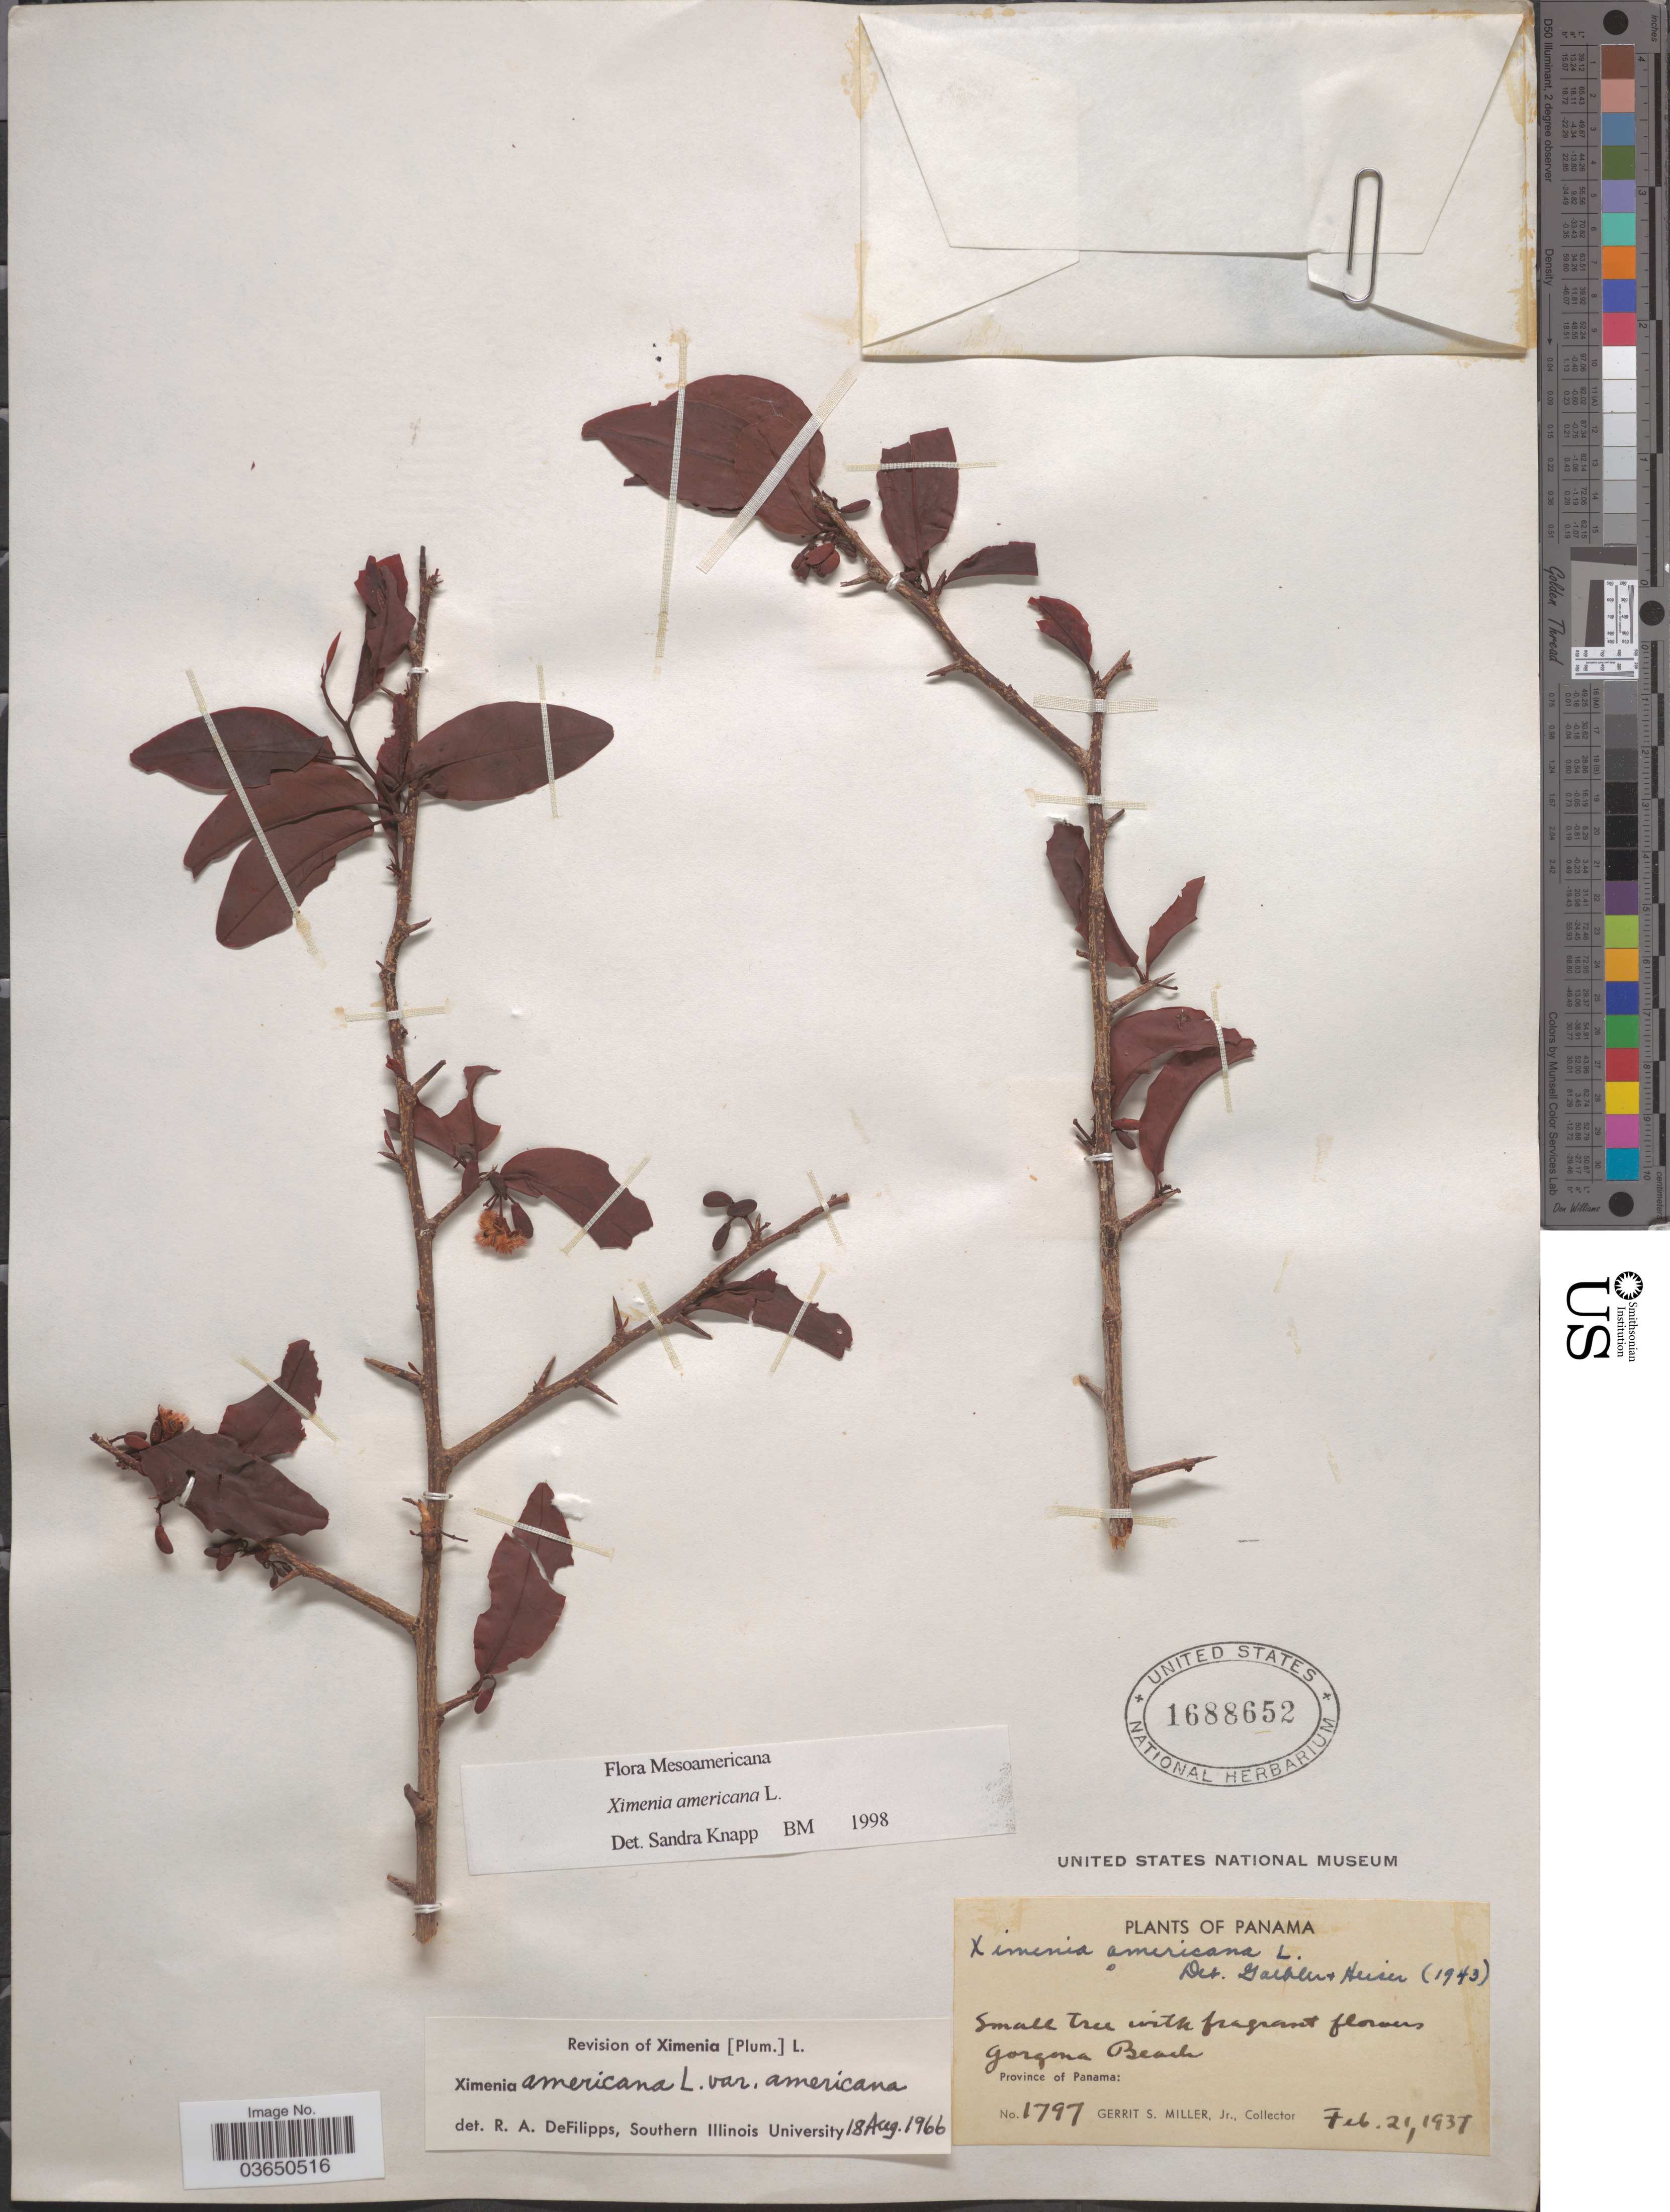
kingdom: Plantae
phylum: Tracheophyta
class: Magnoliopsida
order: Santalales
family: Ximeniaceae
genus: Ximenia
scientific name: Ximenia americana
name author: L.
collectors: G. S. Miller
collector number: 1797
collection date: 1937-02-21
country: Panama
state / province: Panamá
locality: Gorgona Beach.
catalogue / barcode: US 1688652